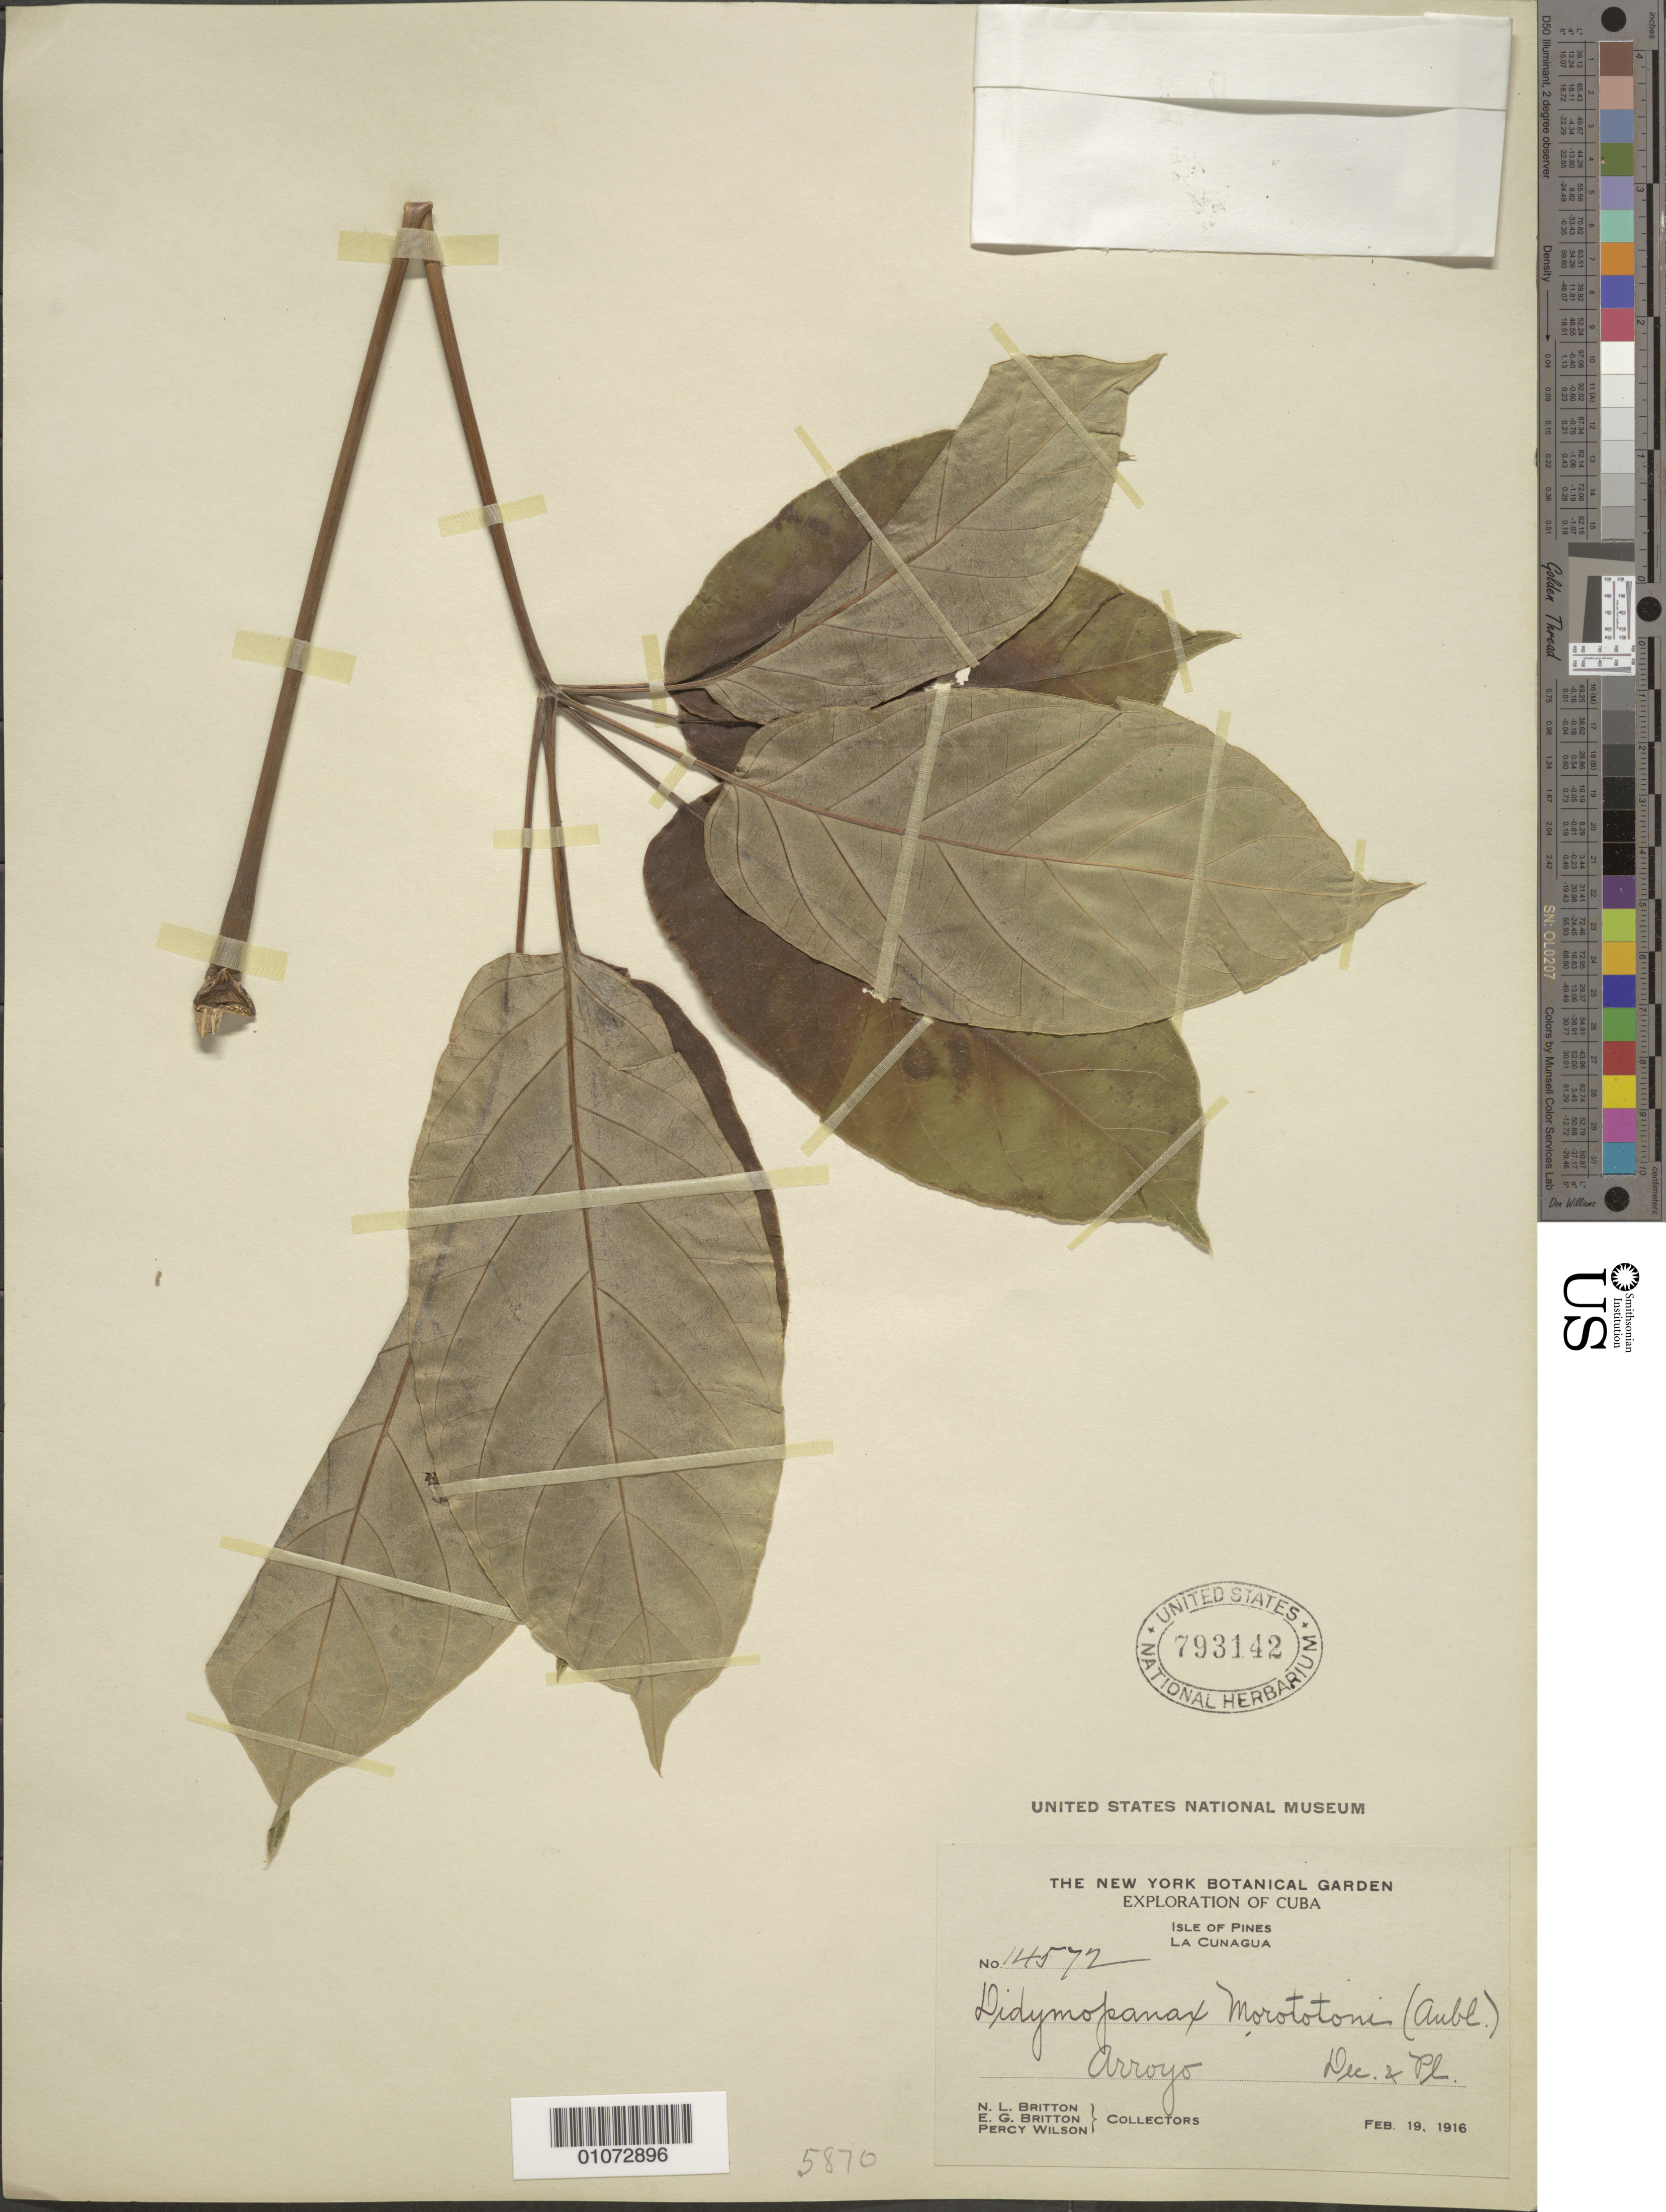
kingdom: Plantae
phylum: Tracheophyta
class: Magnoliopsida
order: Apiales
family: Araliaceae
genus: Didymopanax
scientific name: Didymopanax morototoni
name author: (Aubl.) Decne. & Planch.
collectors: N. Britton, E. G. Britton & P. Wilson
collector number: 14572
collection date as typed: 19 Feb 1916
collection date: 1916-02-19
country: Cuba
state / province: Isla de La Juventud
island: Isla de la Juventud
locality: La Cunagua Arroyo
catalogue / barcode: US 793142